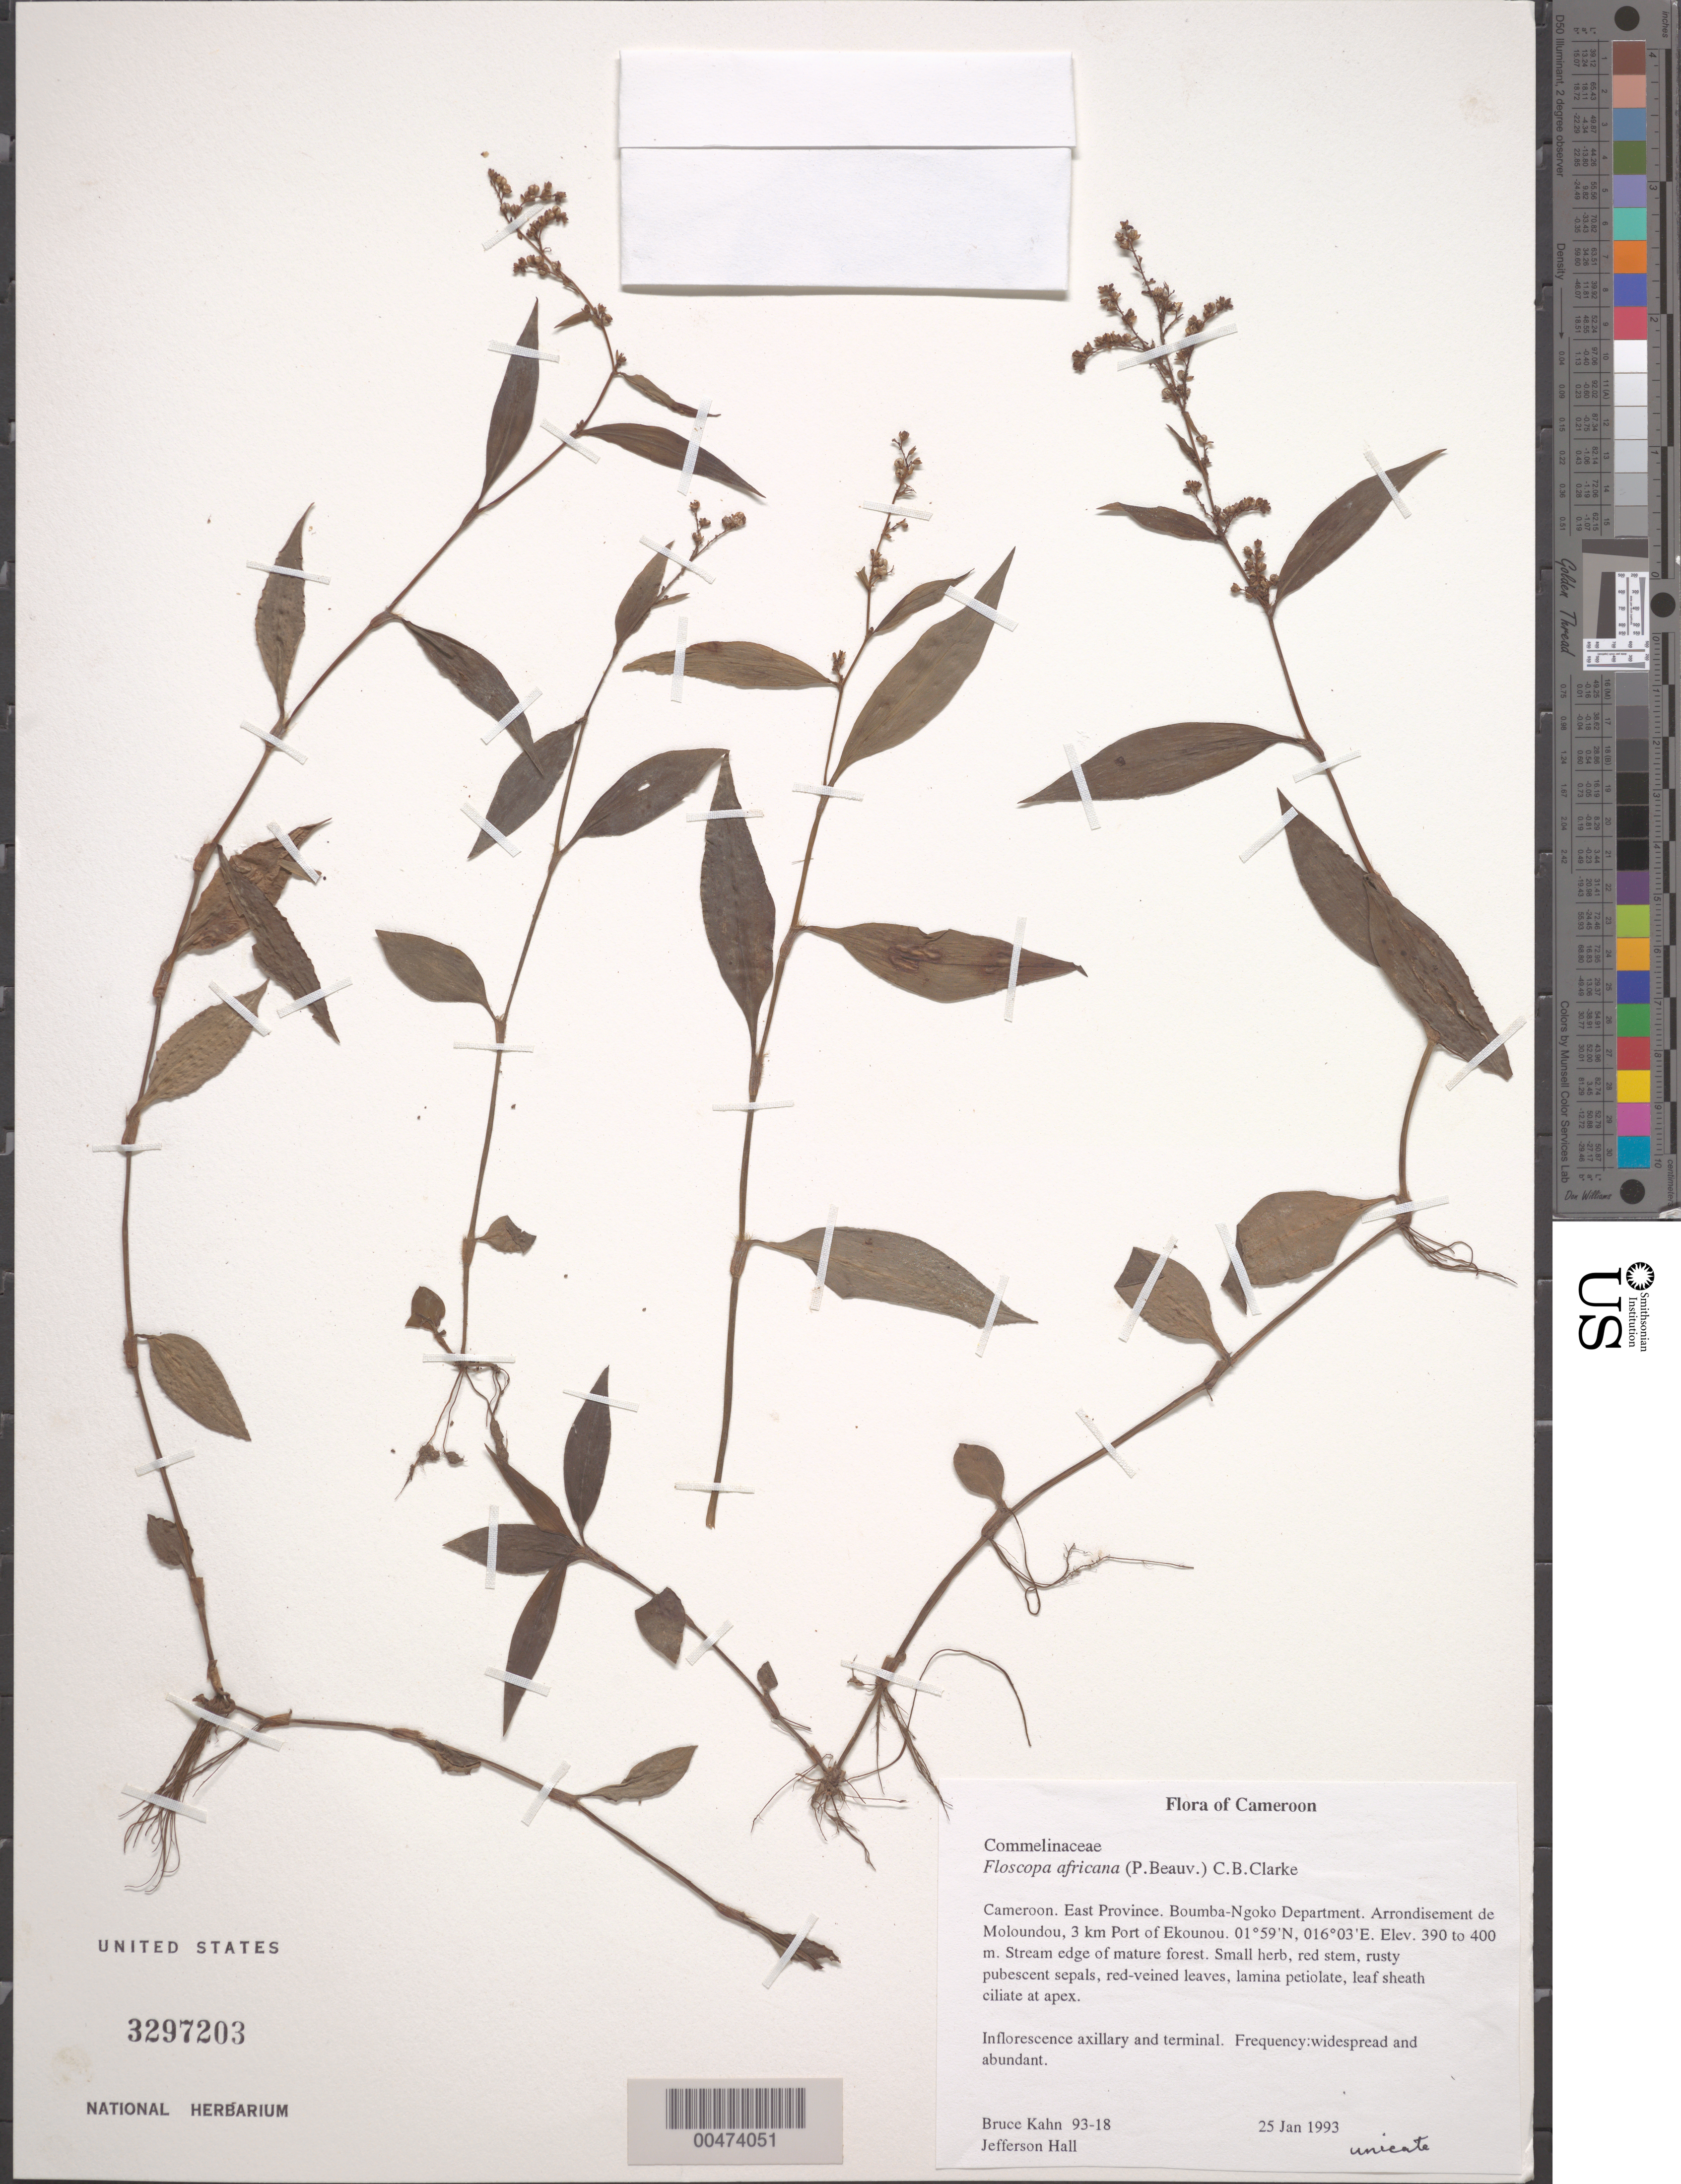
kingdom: Plantae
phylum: Tracheophyta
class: Liliopsida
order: Commelinales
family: Commelinaceae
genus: Floscopa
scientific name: Floscopa africana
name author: (P. Beauv.) C.B. Clarke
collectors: B. Kahn & J. Hall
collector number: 93-18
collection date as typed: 25 Jan 1993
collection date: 1993-01-25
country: Cameroon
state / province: Est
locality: Boumba-ngoko, moloundou arrondissement, lipondji, ekounou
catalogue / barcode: US 3297203